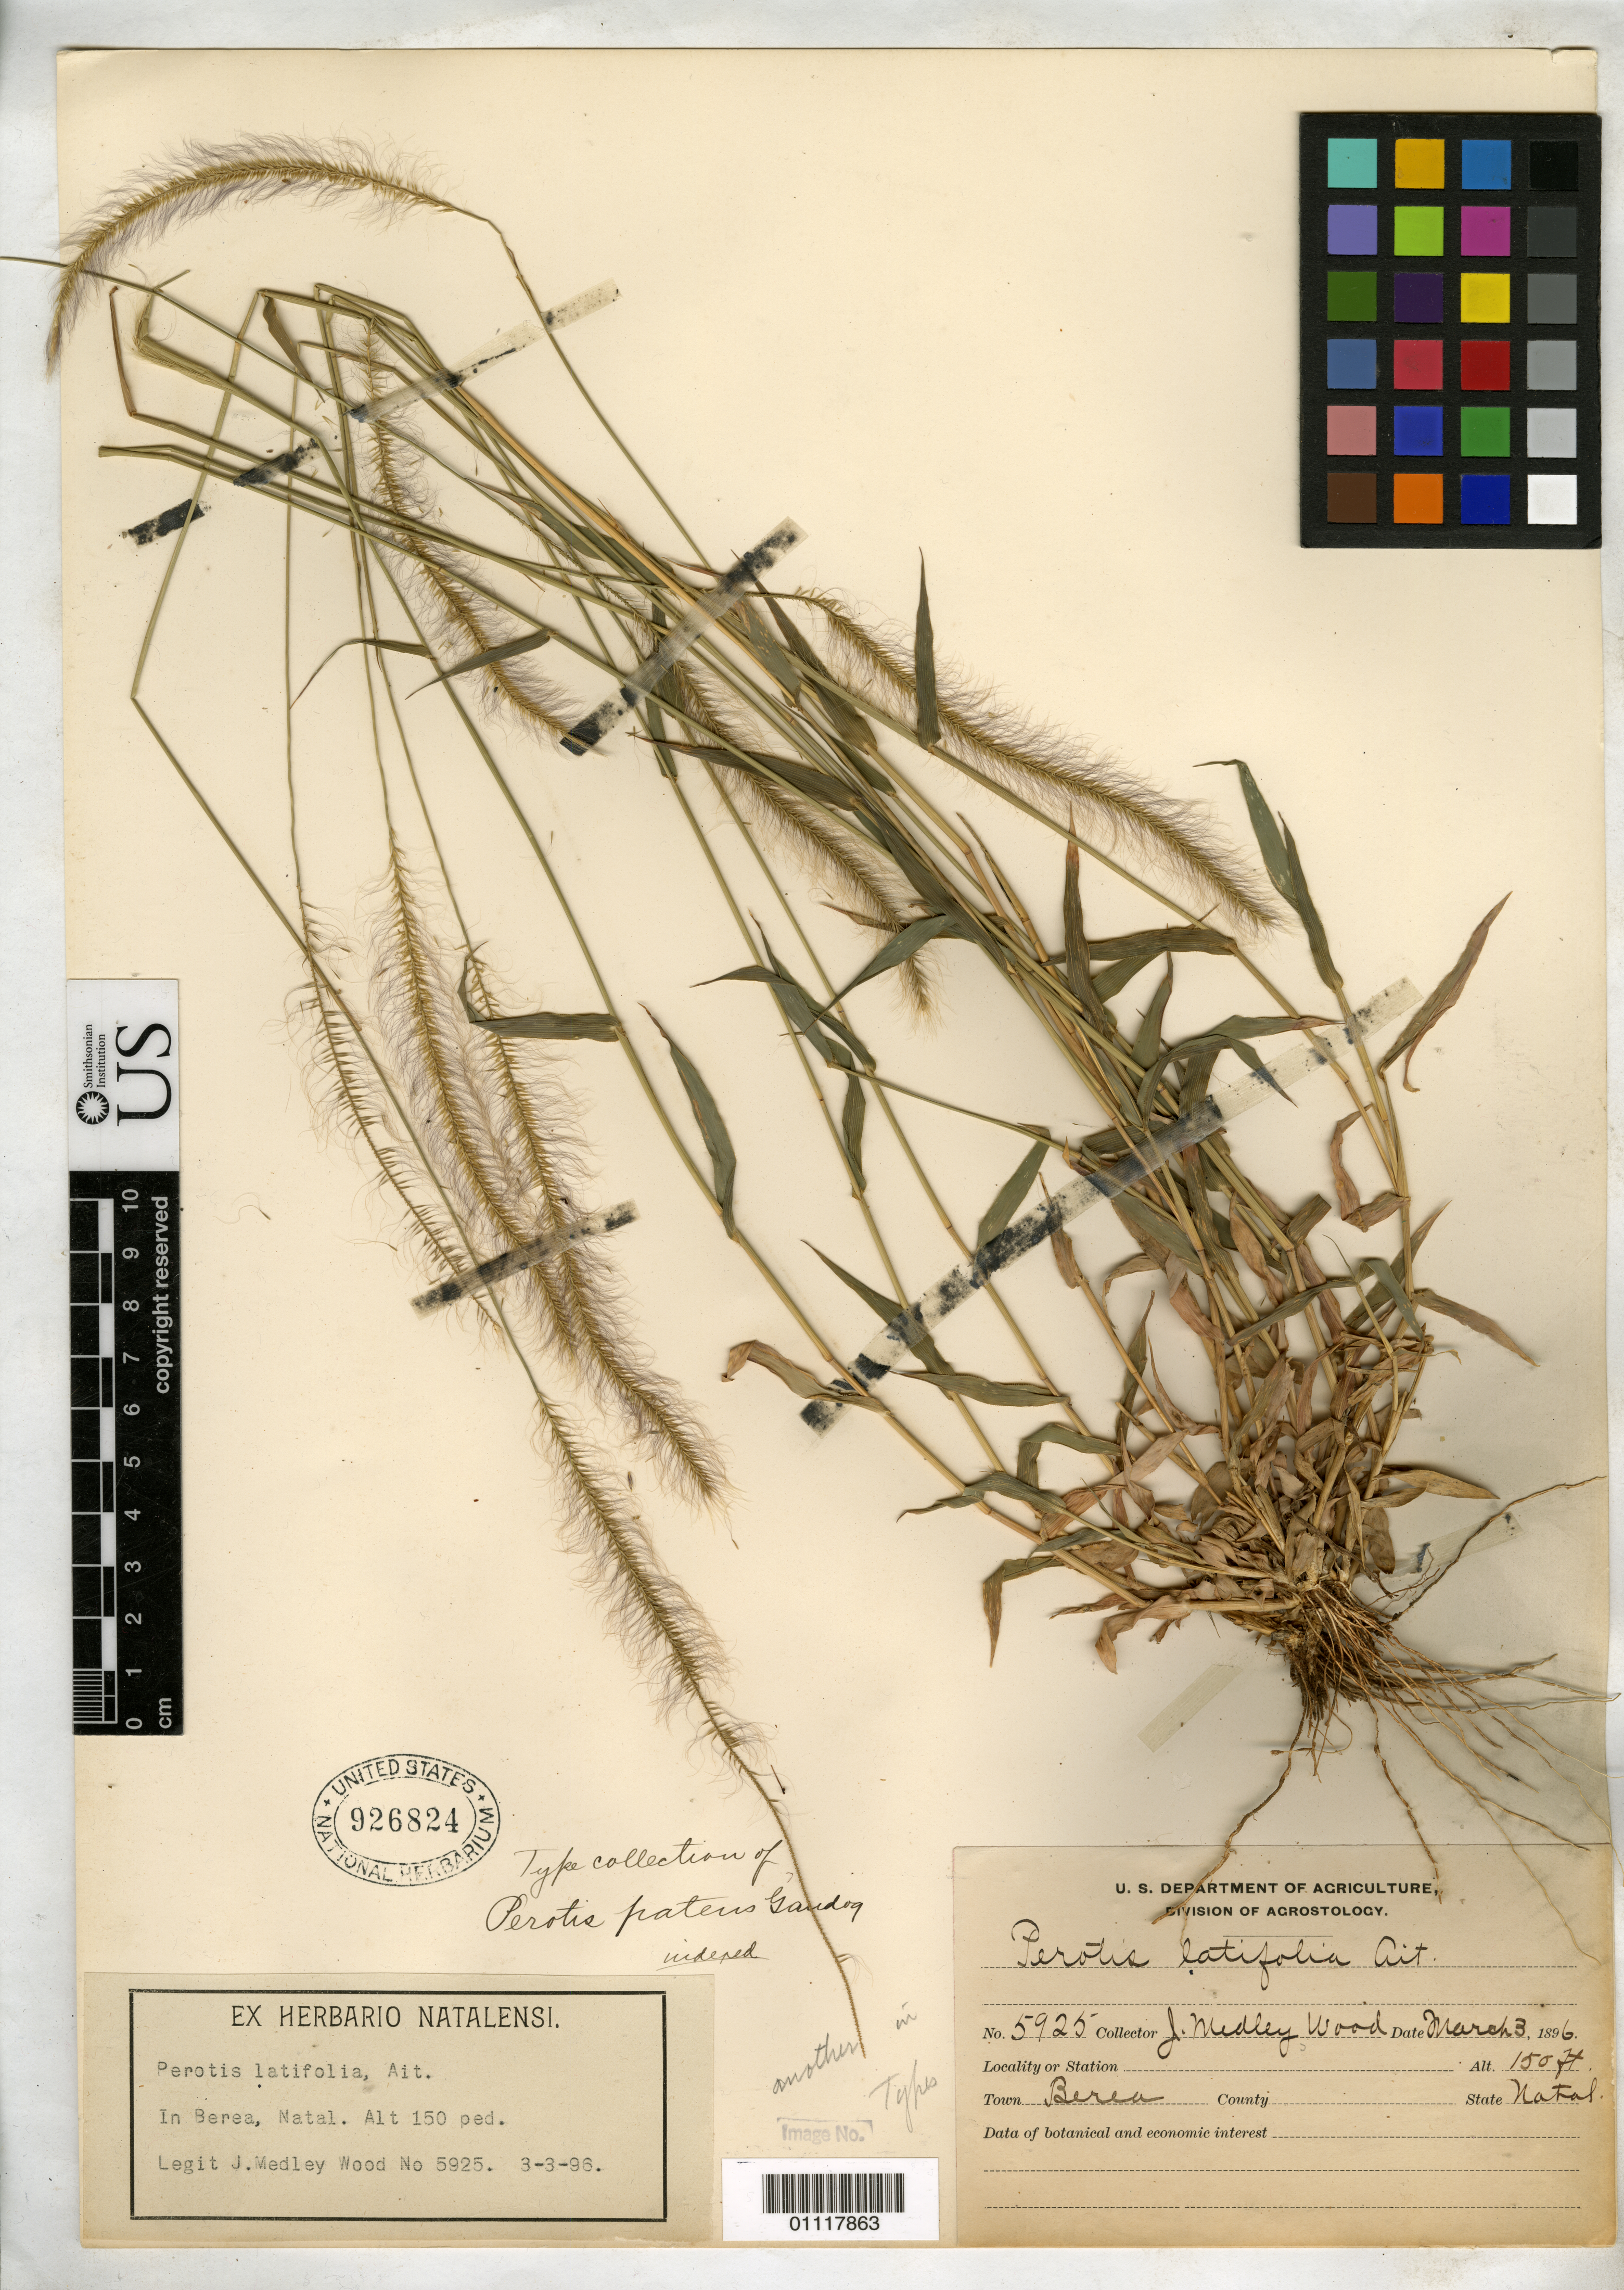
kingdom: Plantae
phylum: Tracheophyta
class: Liliopsida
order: Poales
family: Poaceae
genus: Perotis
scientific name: Perotis patens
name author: Gand.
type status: Isotype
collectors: J. M. Wood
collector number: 5925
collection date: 1896-03-03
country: South Africa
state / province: KwaZulu-Natal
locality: in Berea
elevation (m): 46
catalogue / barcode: US 926824